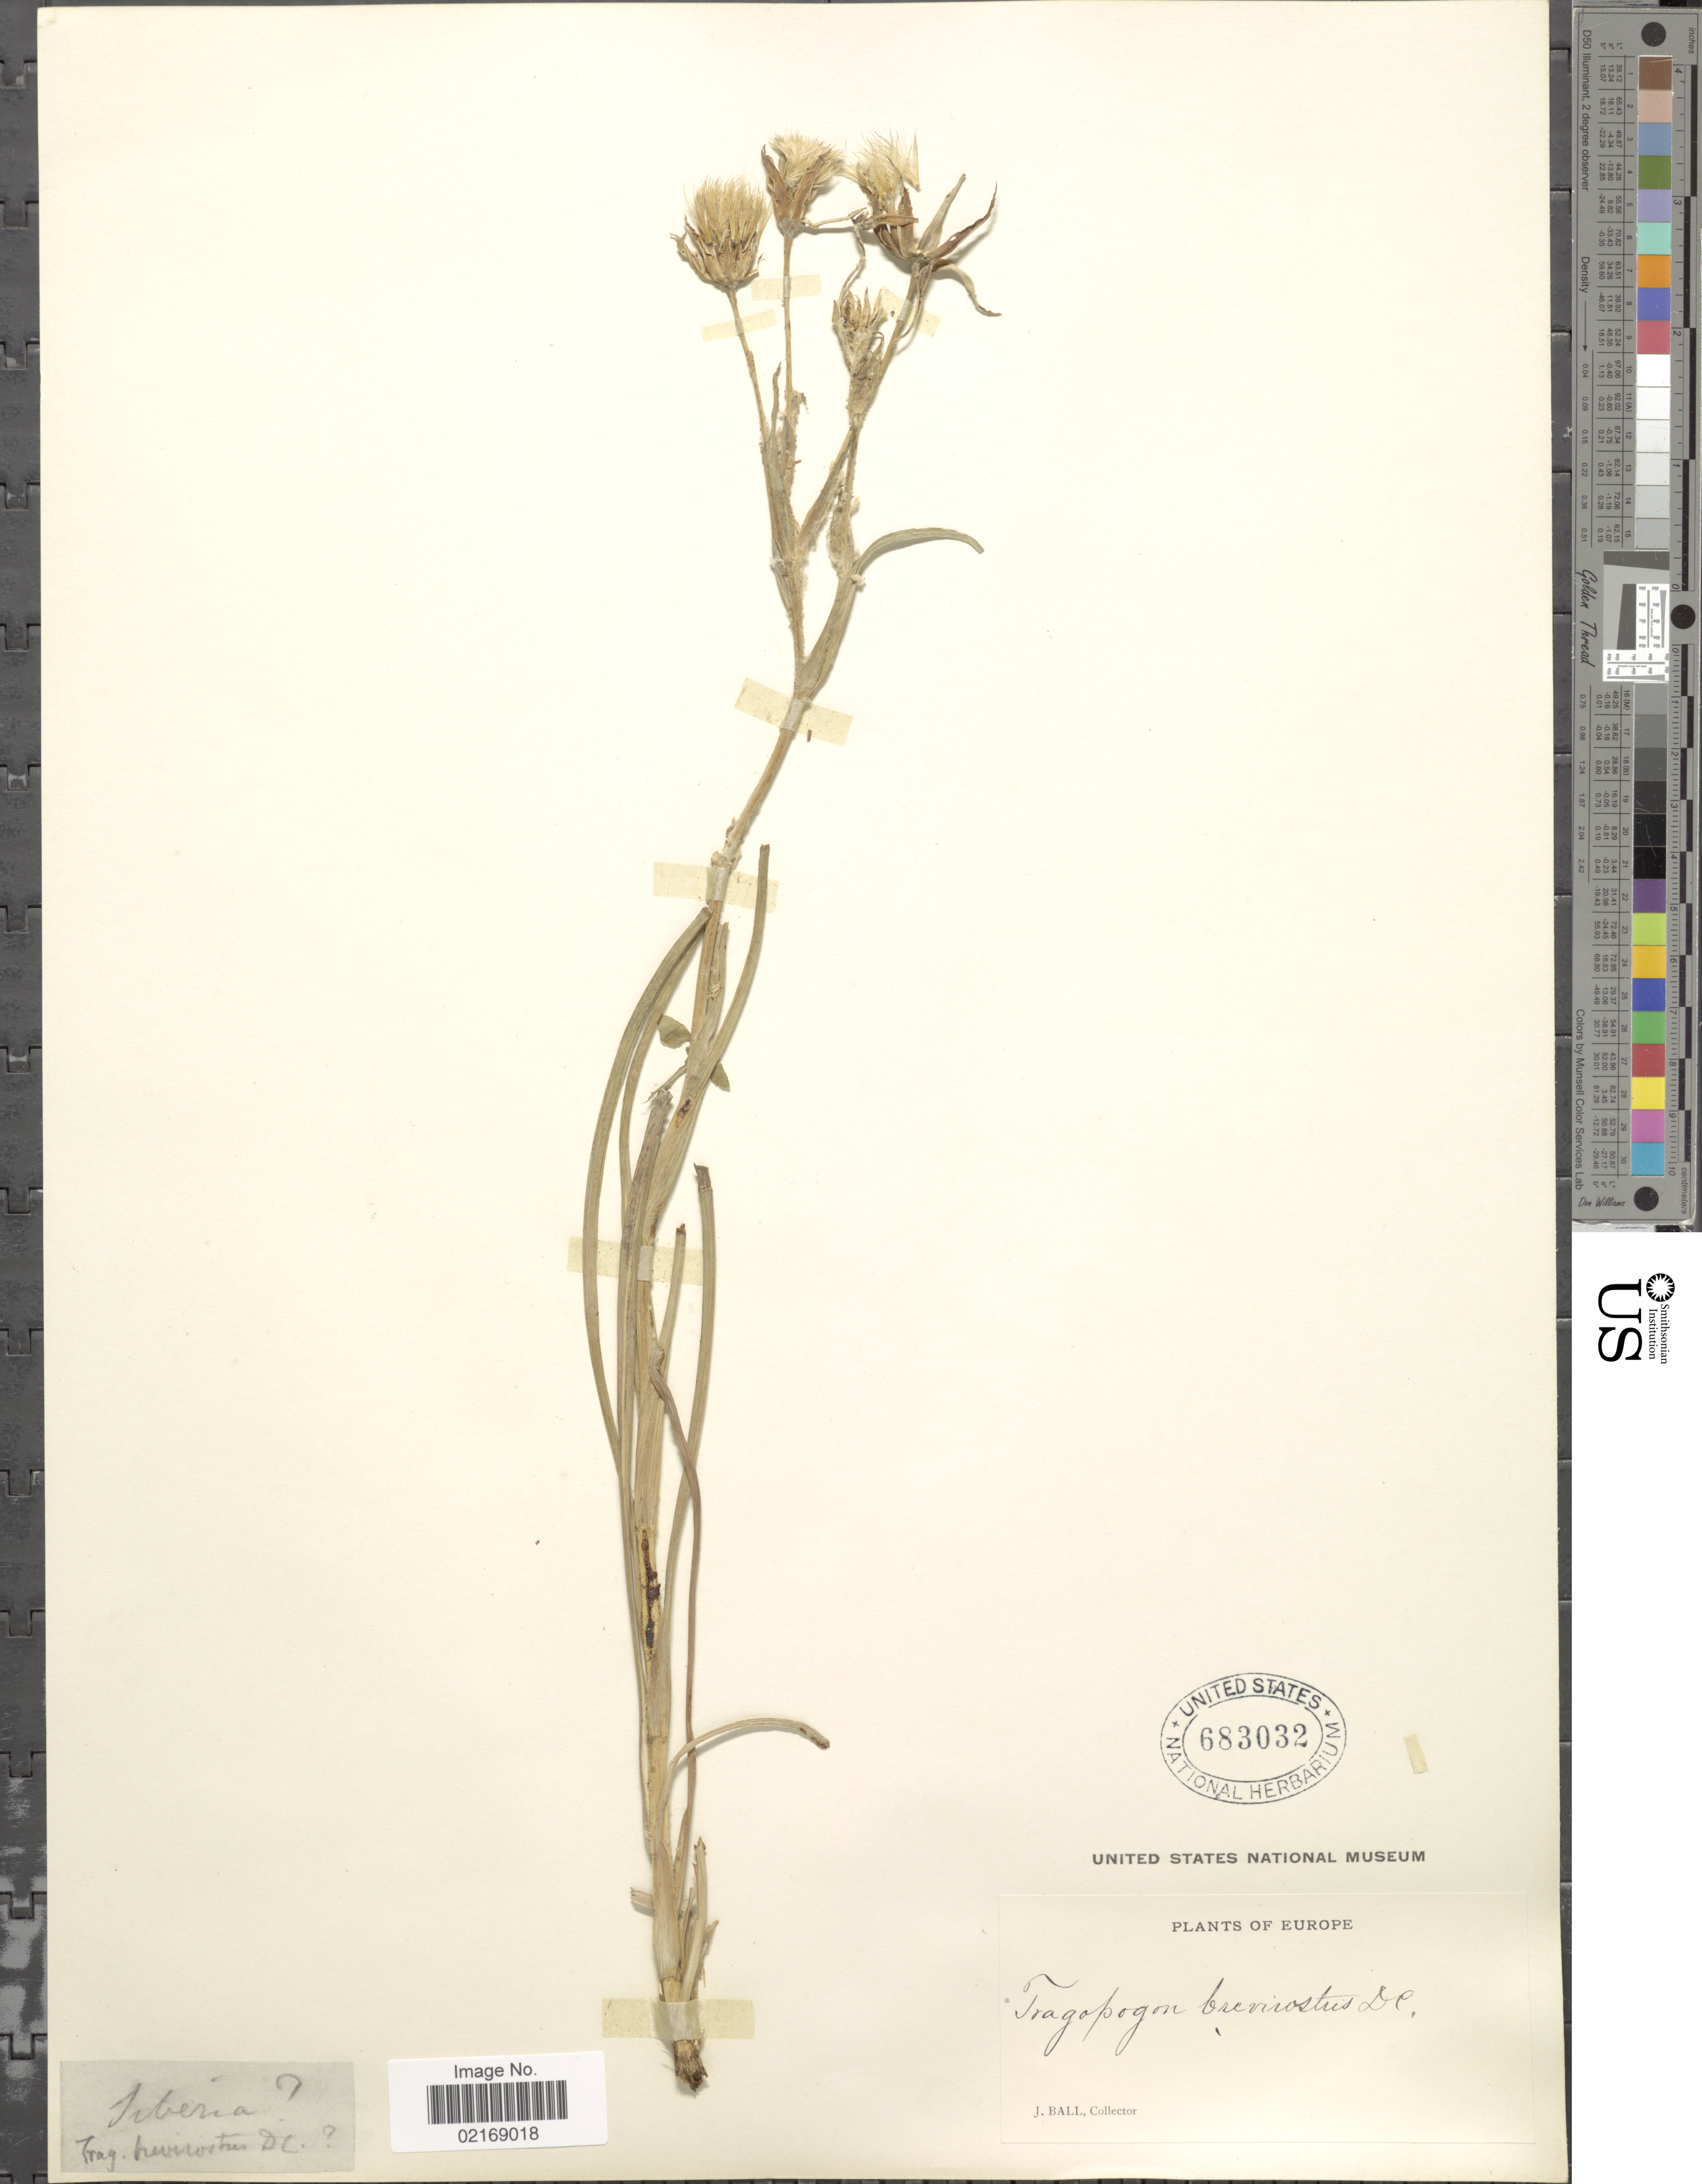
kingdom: Plantae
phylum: Tracheophyta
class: Magnoliopsida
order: Asterales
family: Asteraceae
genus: Tragopogon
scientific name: Tragopogon brevirostris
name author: DC.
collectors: J. Ball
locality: Europe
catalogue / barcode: US 683032